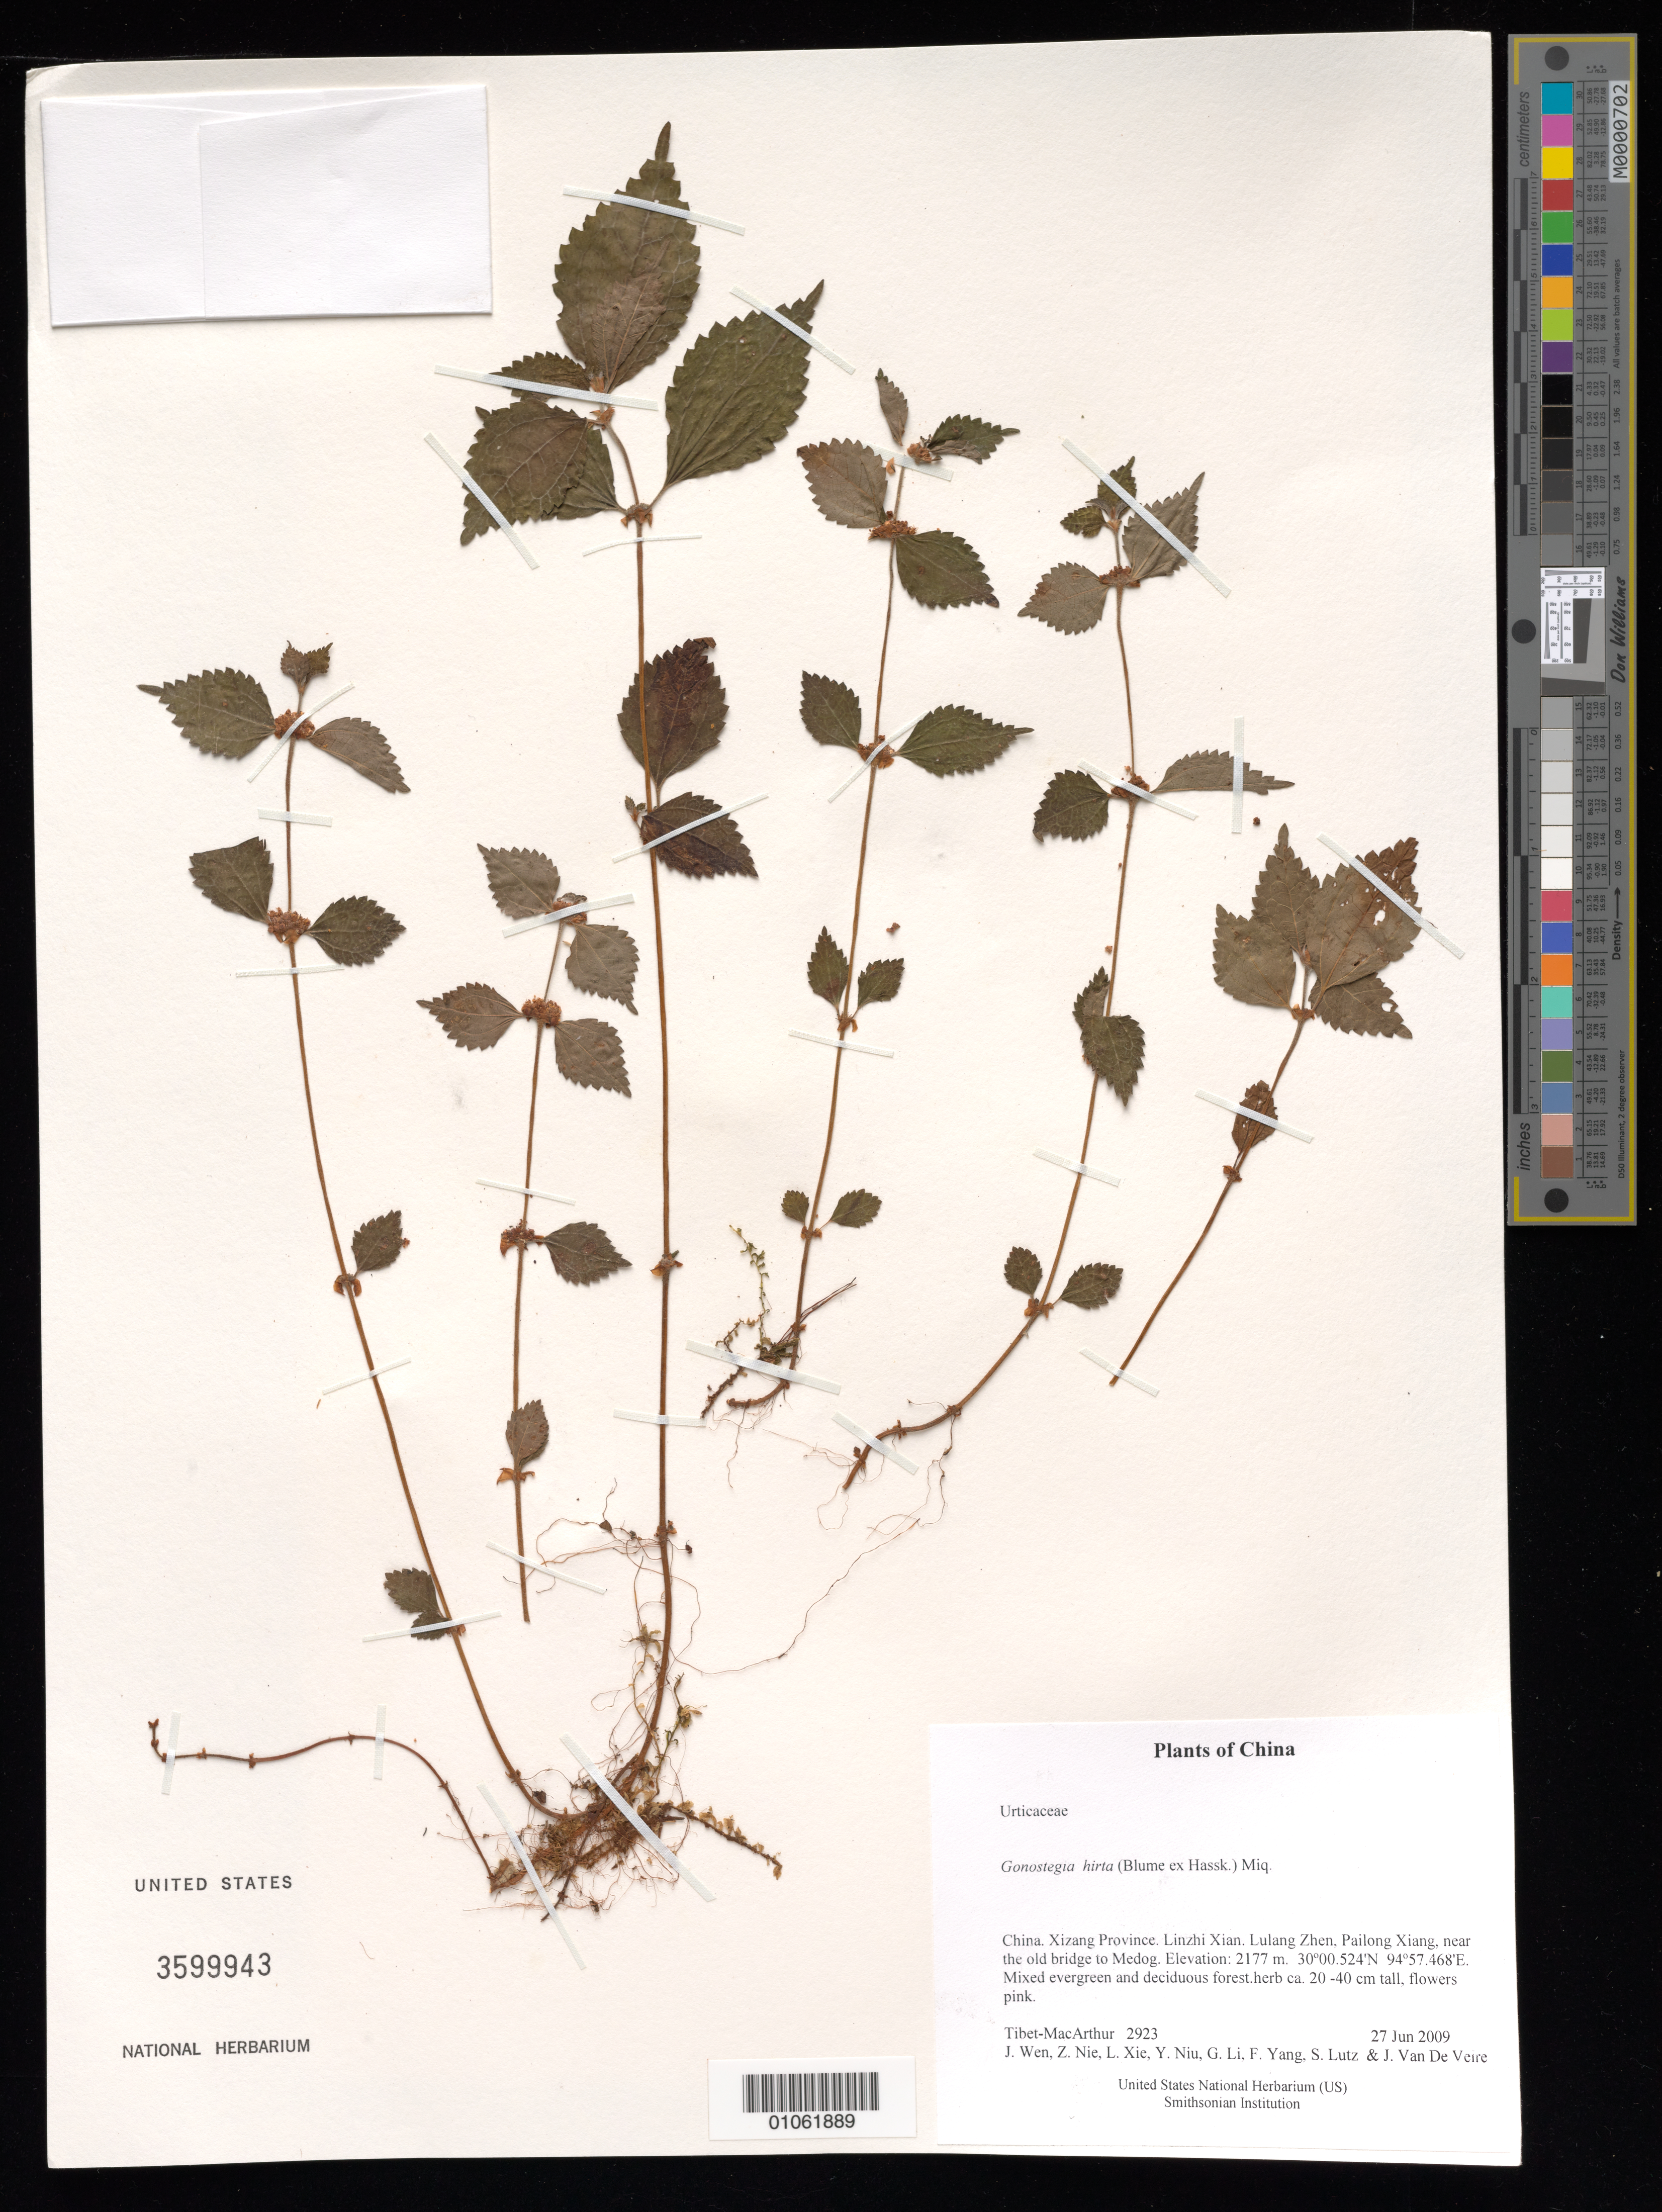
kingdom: Plantae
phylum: Tracheophyta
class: Magnoliopsida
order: Rosales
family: Urticaceae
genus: Gonostegia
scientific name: Gonostegia hirta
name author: (Blume ex Hassk.) Miq.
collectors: Tibet-MacArthur, J. Wen, Z. Nie, L. Xie, Y. Niu, G. Li, F. Yang, S. Lutz & J. Van De Veire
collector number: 2923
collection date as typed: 27 Jun 2009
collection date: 2009-06-27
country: China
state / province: Xizang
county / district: Linzhi Xian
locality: Lulang Zhen, Pailong Xiang, near the old bridge to Medog.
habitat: Mixed evergreen and deciduous forest.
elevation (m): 2177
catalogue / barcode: US 3599943